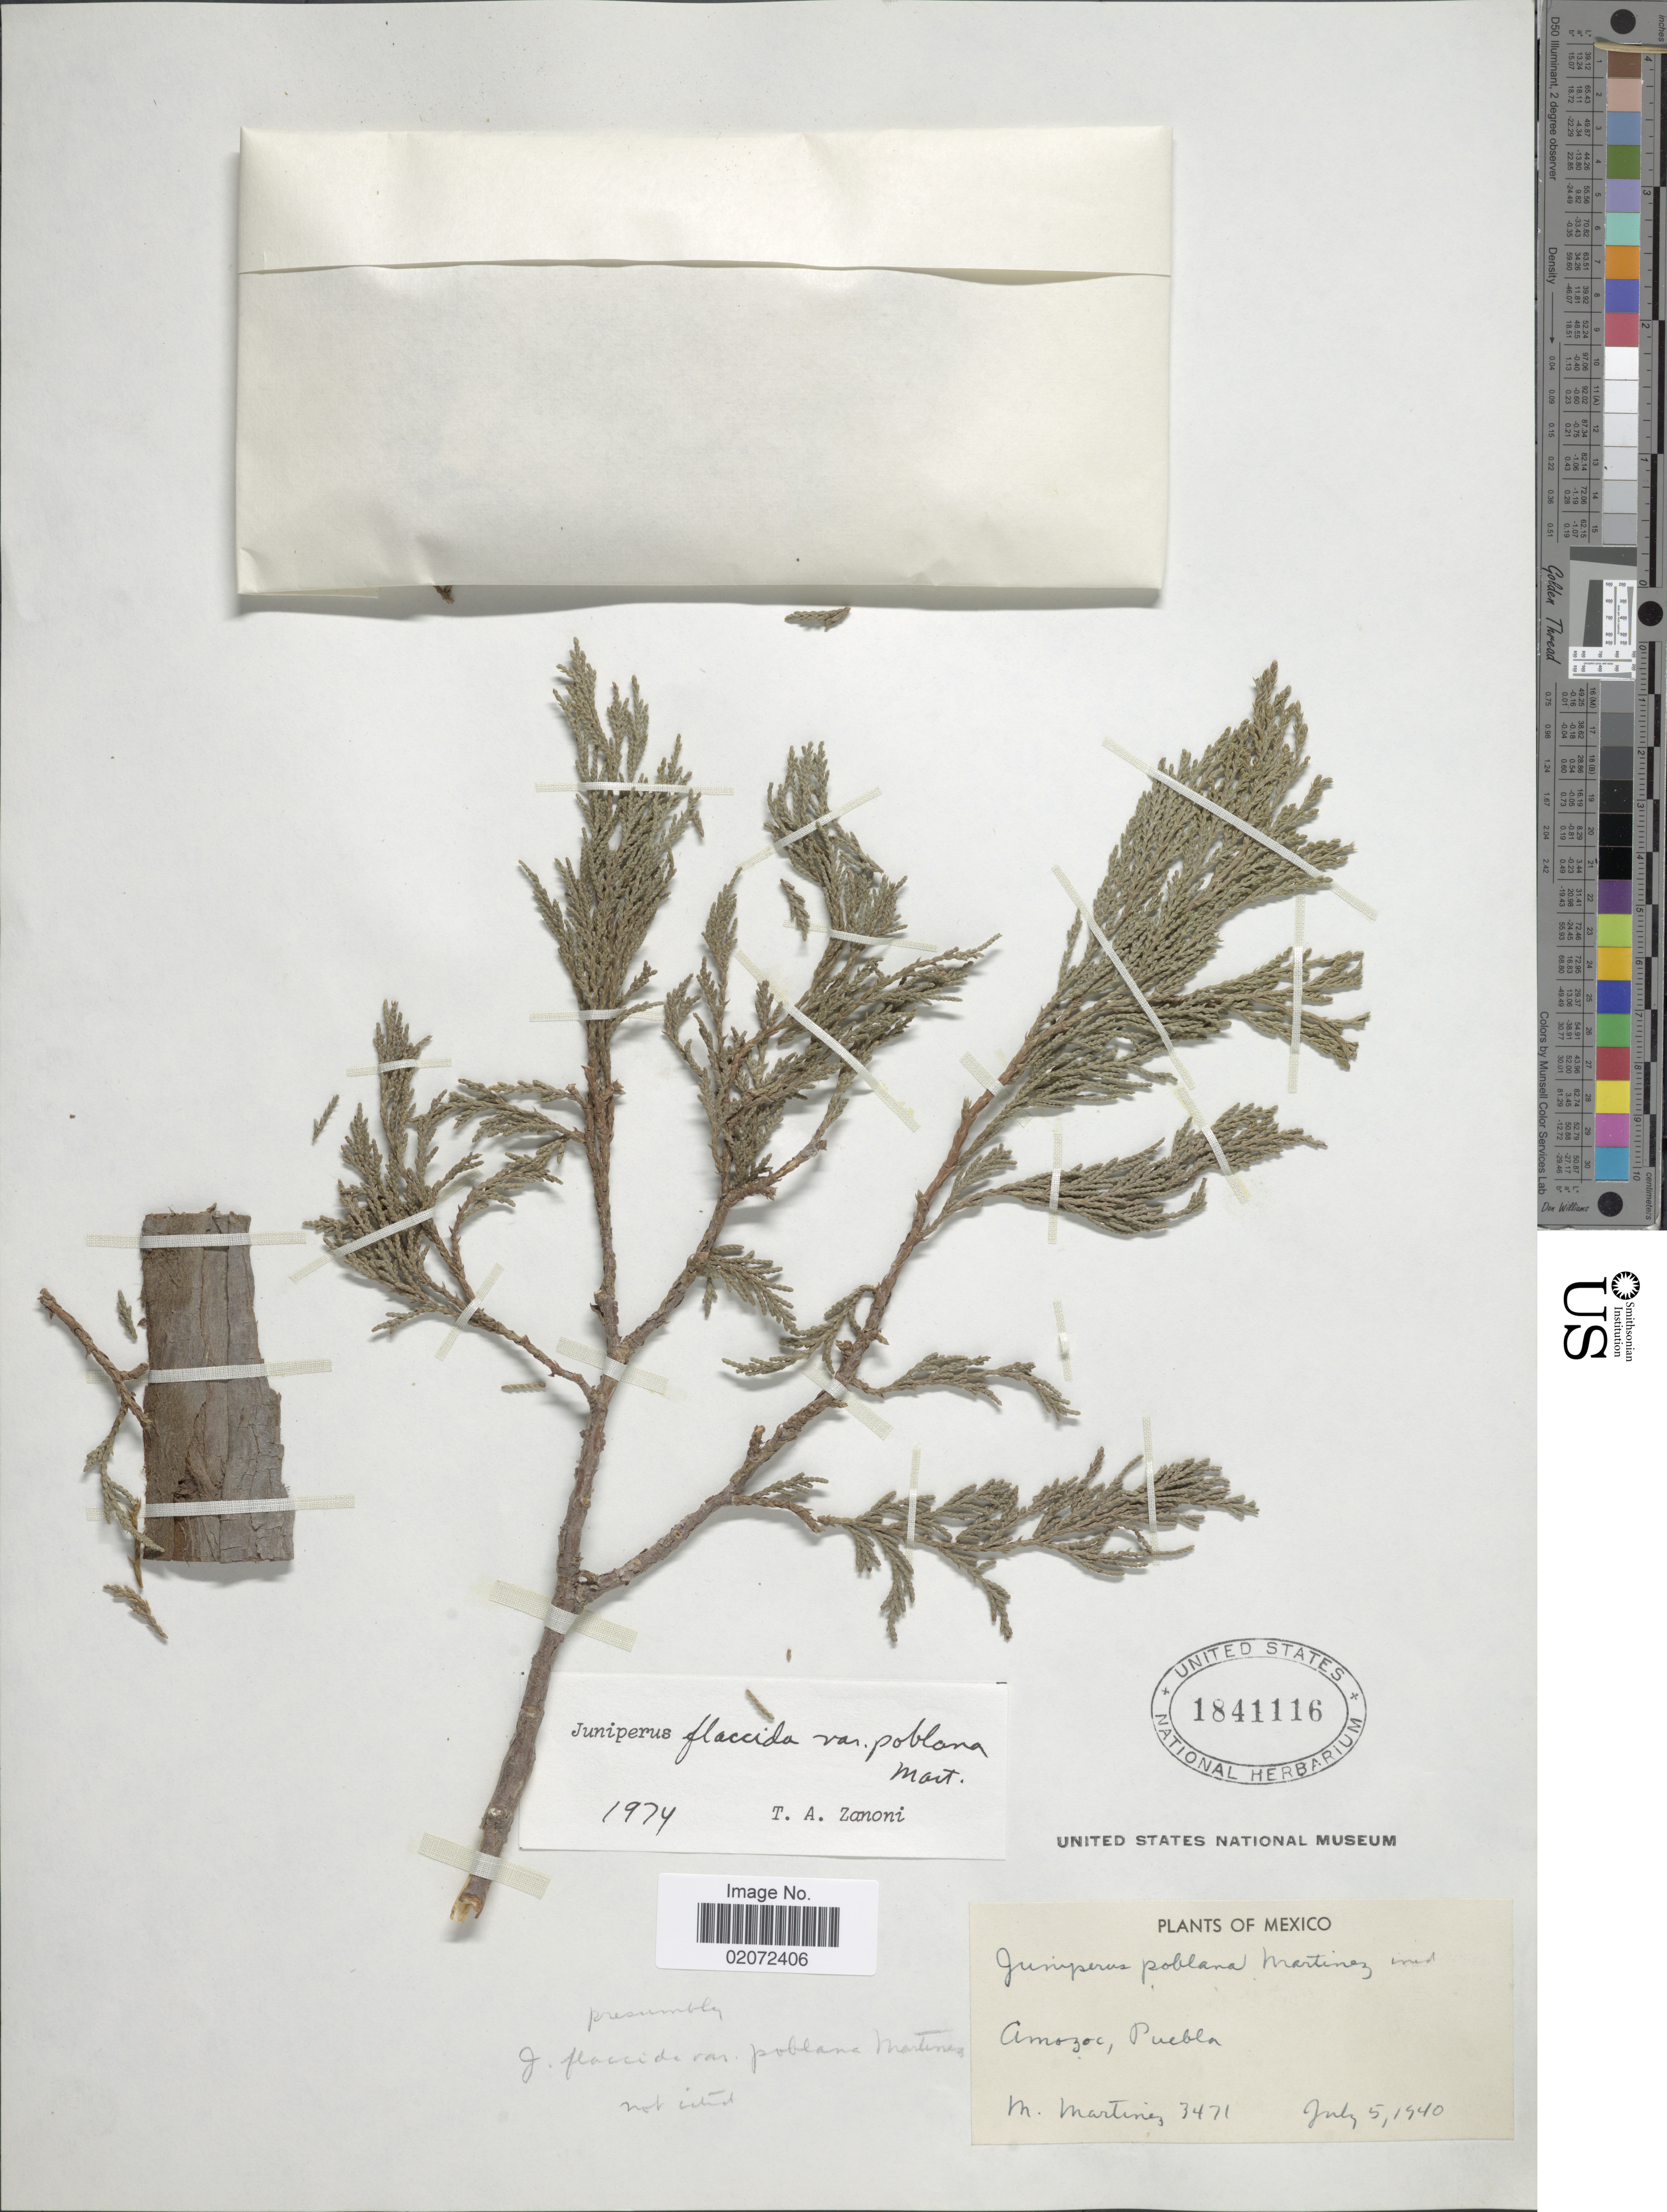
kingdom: Plantae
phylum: Tracheophyta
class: Pinopsida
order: Pinales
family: Cupressaceae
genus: Juniperus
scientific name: Juniperus flaccida var. poblana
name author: Martínez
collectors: M. Martinez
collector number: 3471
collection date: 1940-07-05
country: Mexico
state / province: Puebla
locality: Amozoc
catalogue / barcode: US 1841116